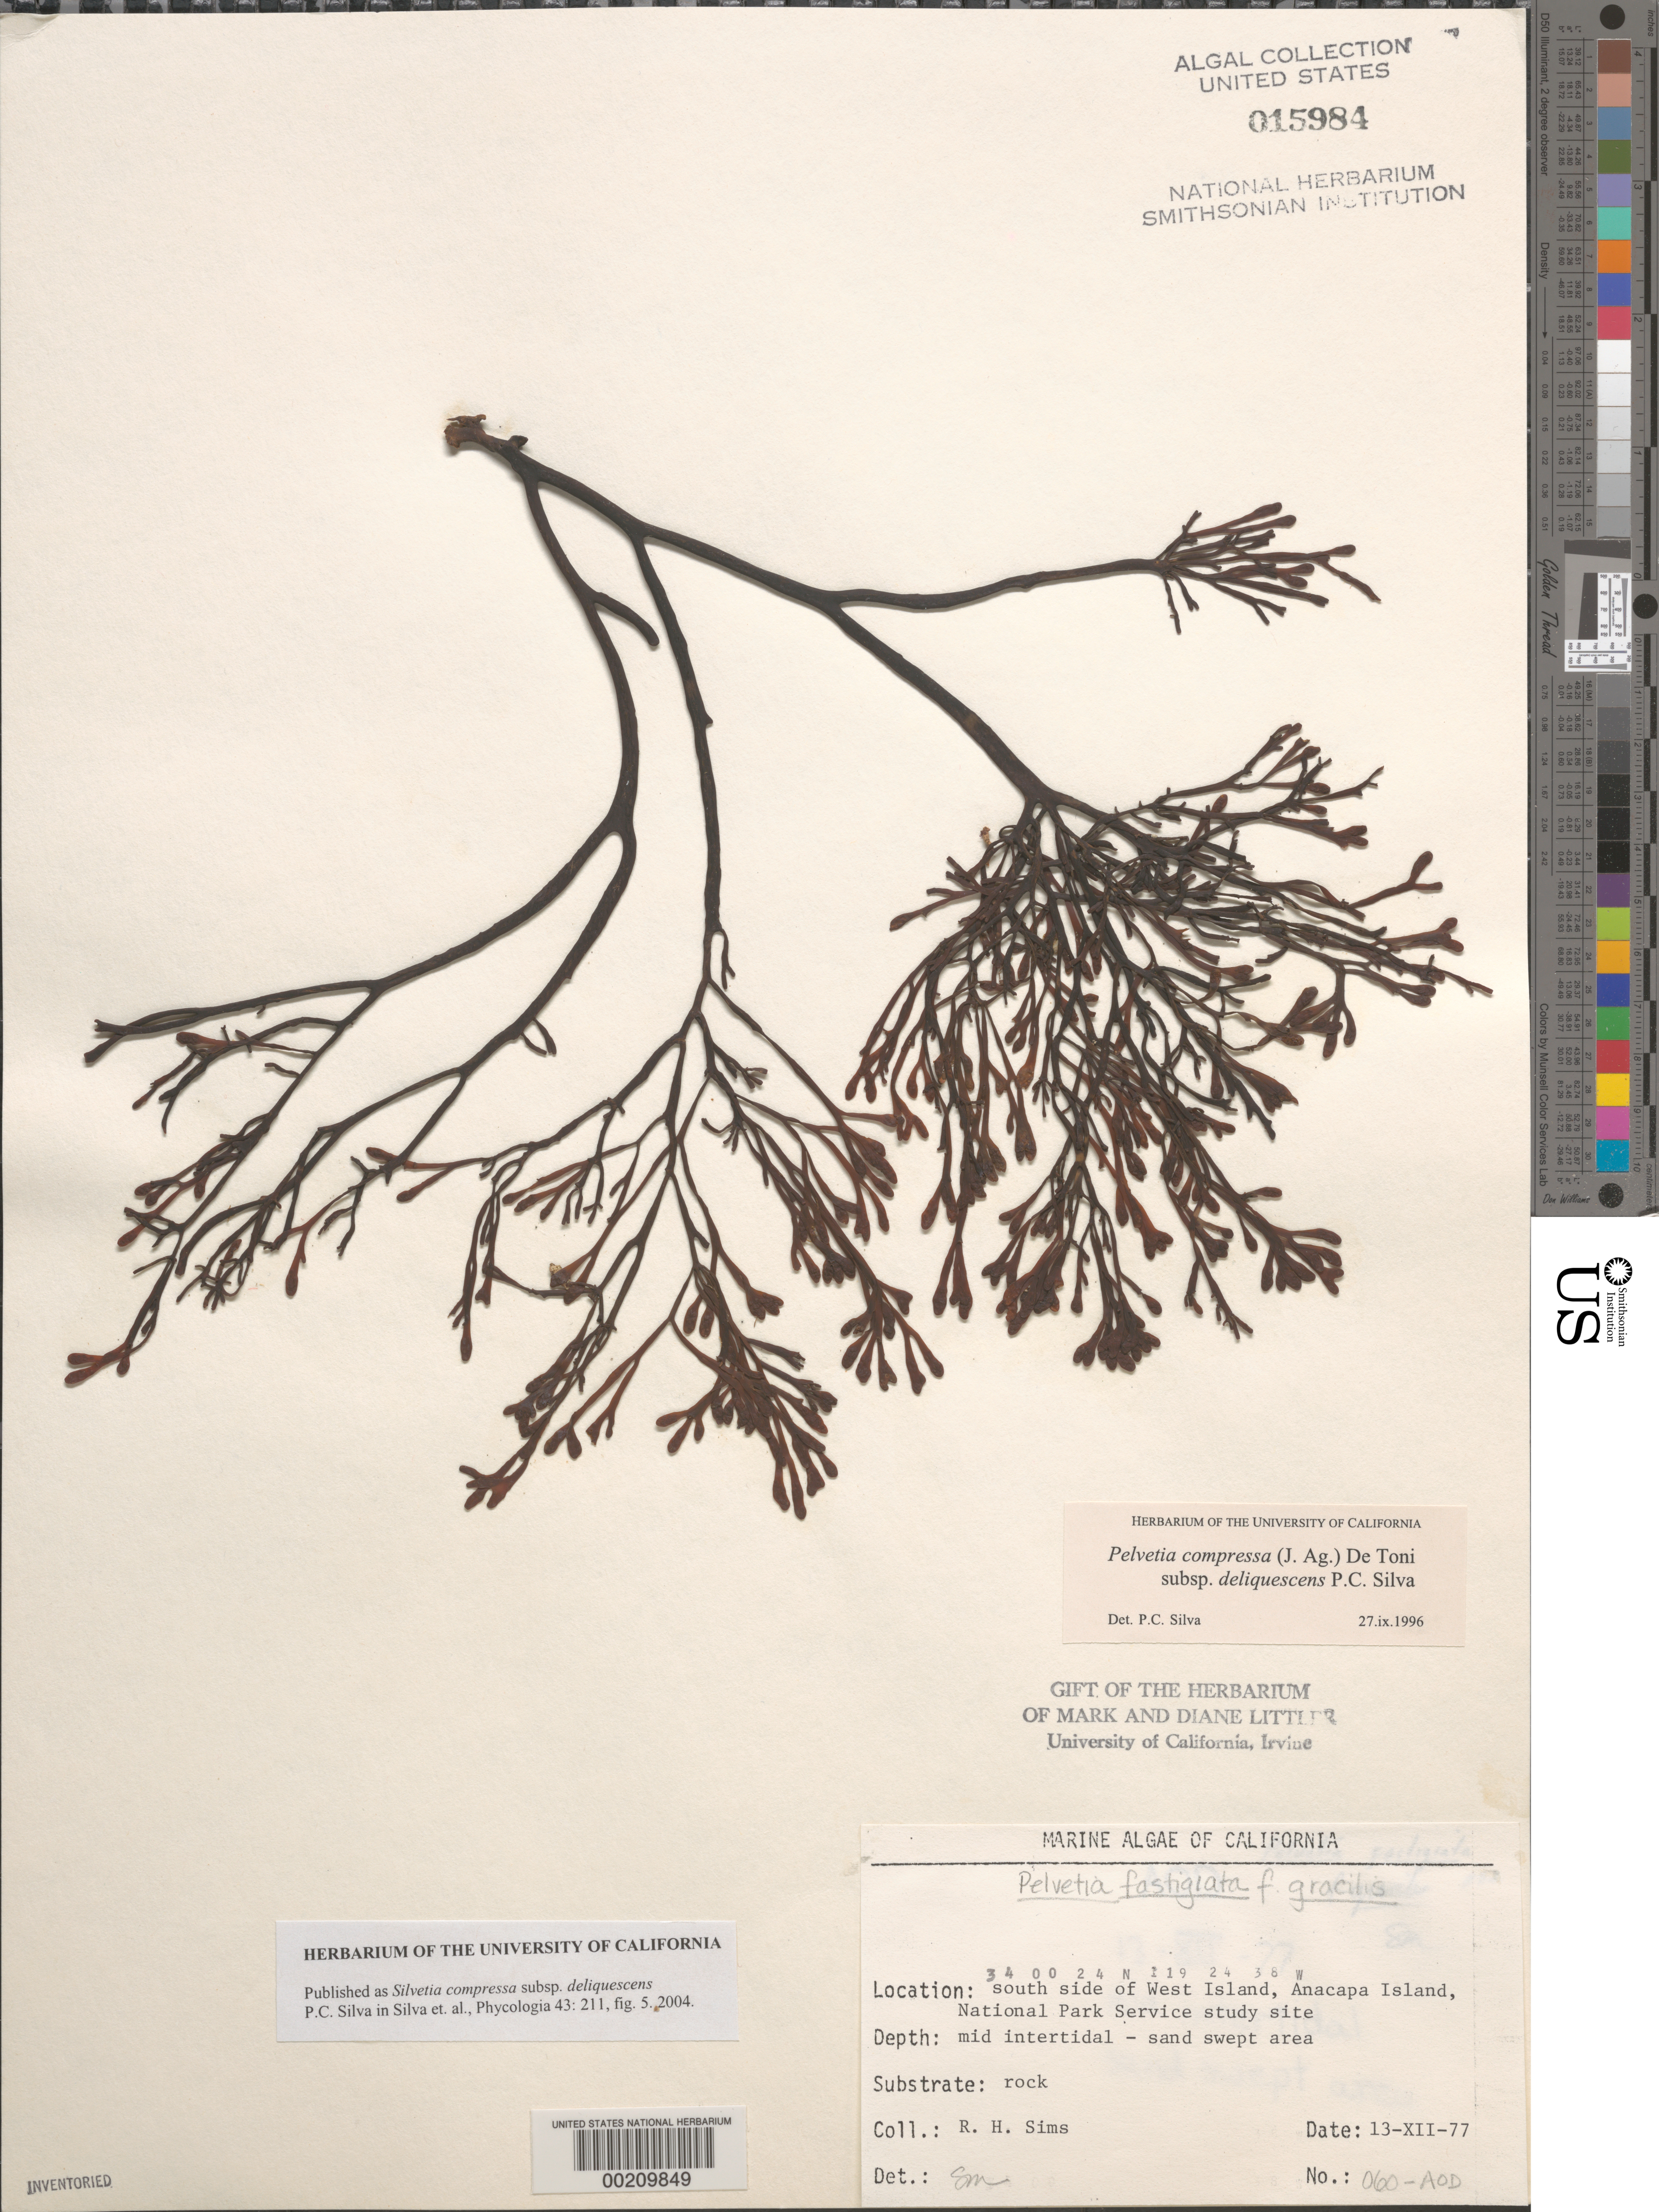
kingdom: Chromista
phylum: Ochrophyta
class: Phaeophyceae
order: Fucales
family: Fucaceae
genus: Silvetia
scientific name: Silvetia compressa subsp. deliquescens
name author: P.C. Silva in P.C. Silva et al.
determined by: Silva, P. C.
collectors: R. H. Sims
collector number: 060-AOD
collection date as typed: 13 Dec 1977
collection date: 1977-12-13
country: United States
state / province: California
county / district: Ventura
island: Anacapa Island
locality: South side of west island [National Park Service site]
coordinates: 34 00 24 N, 119 24 38 W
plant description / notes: BLM-SOCALBIGHT Rocky Intertidal Survey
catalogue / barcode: US 15984